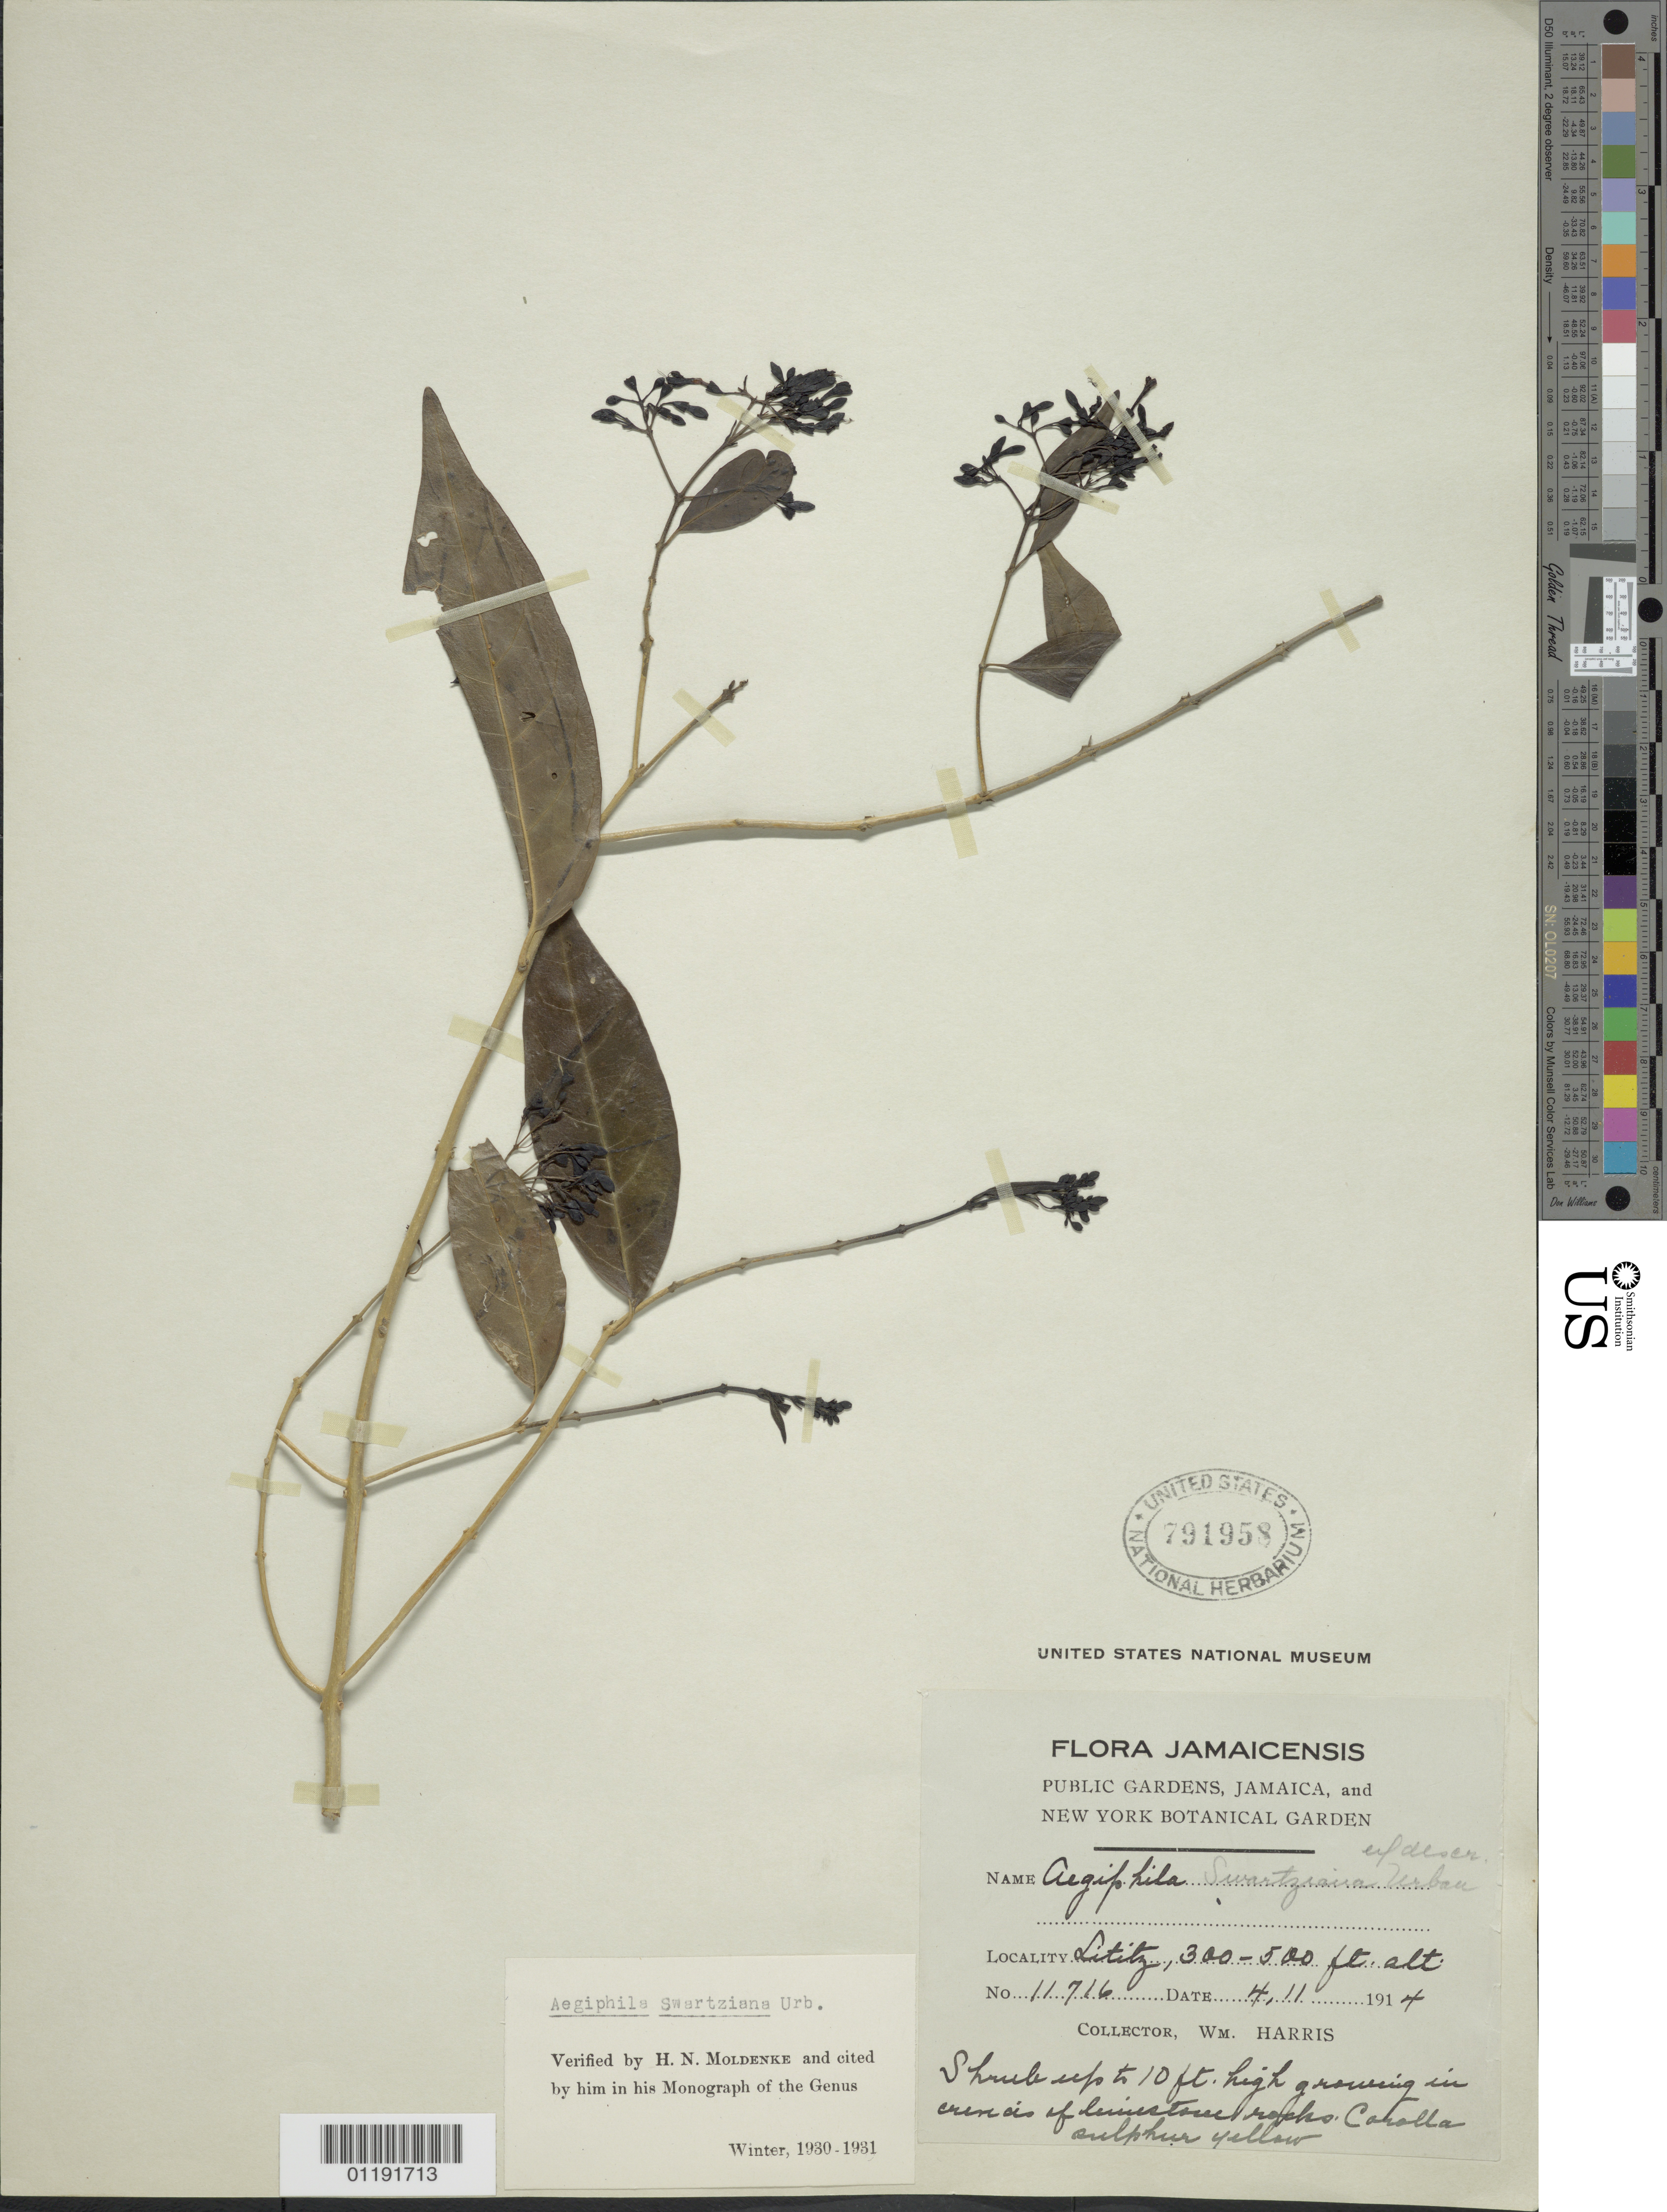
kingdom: Plantae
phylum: Tracheophyta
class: Magnoliopsida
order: Lamiales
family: Lamiaceae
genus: Aegiphila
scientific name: Aegiphila swartziana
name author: Urb.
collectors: W. Harris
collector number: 11716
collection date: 1914-04-11 or 1914-11-04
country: Jamaica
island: Jamaica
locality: Lititz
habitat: Limestone rocks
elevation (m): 91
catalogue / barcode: US 791958